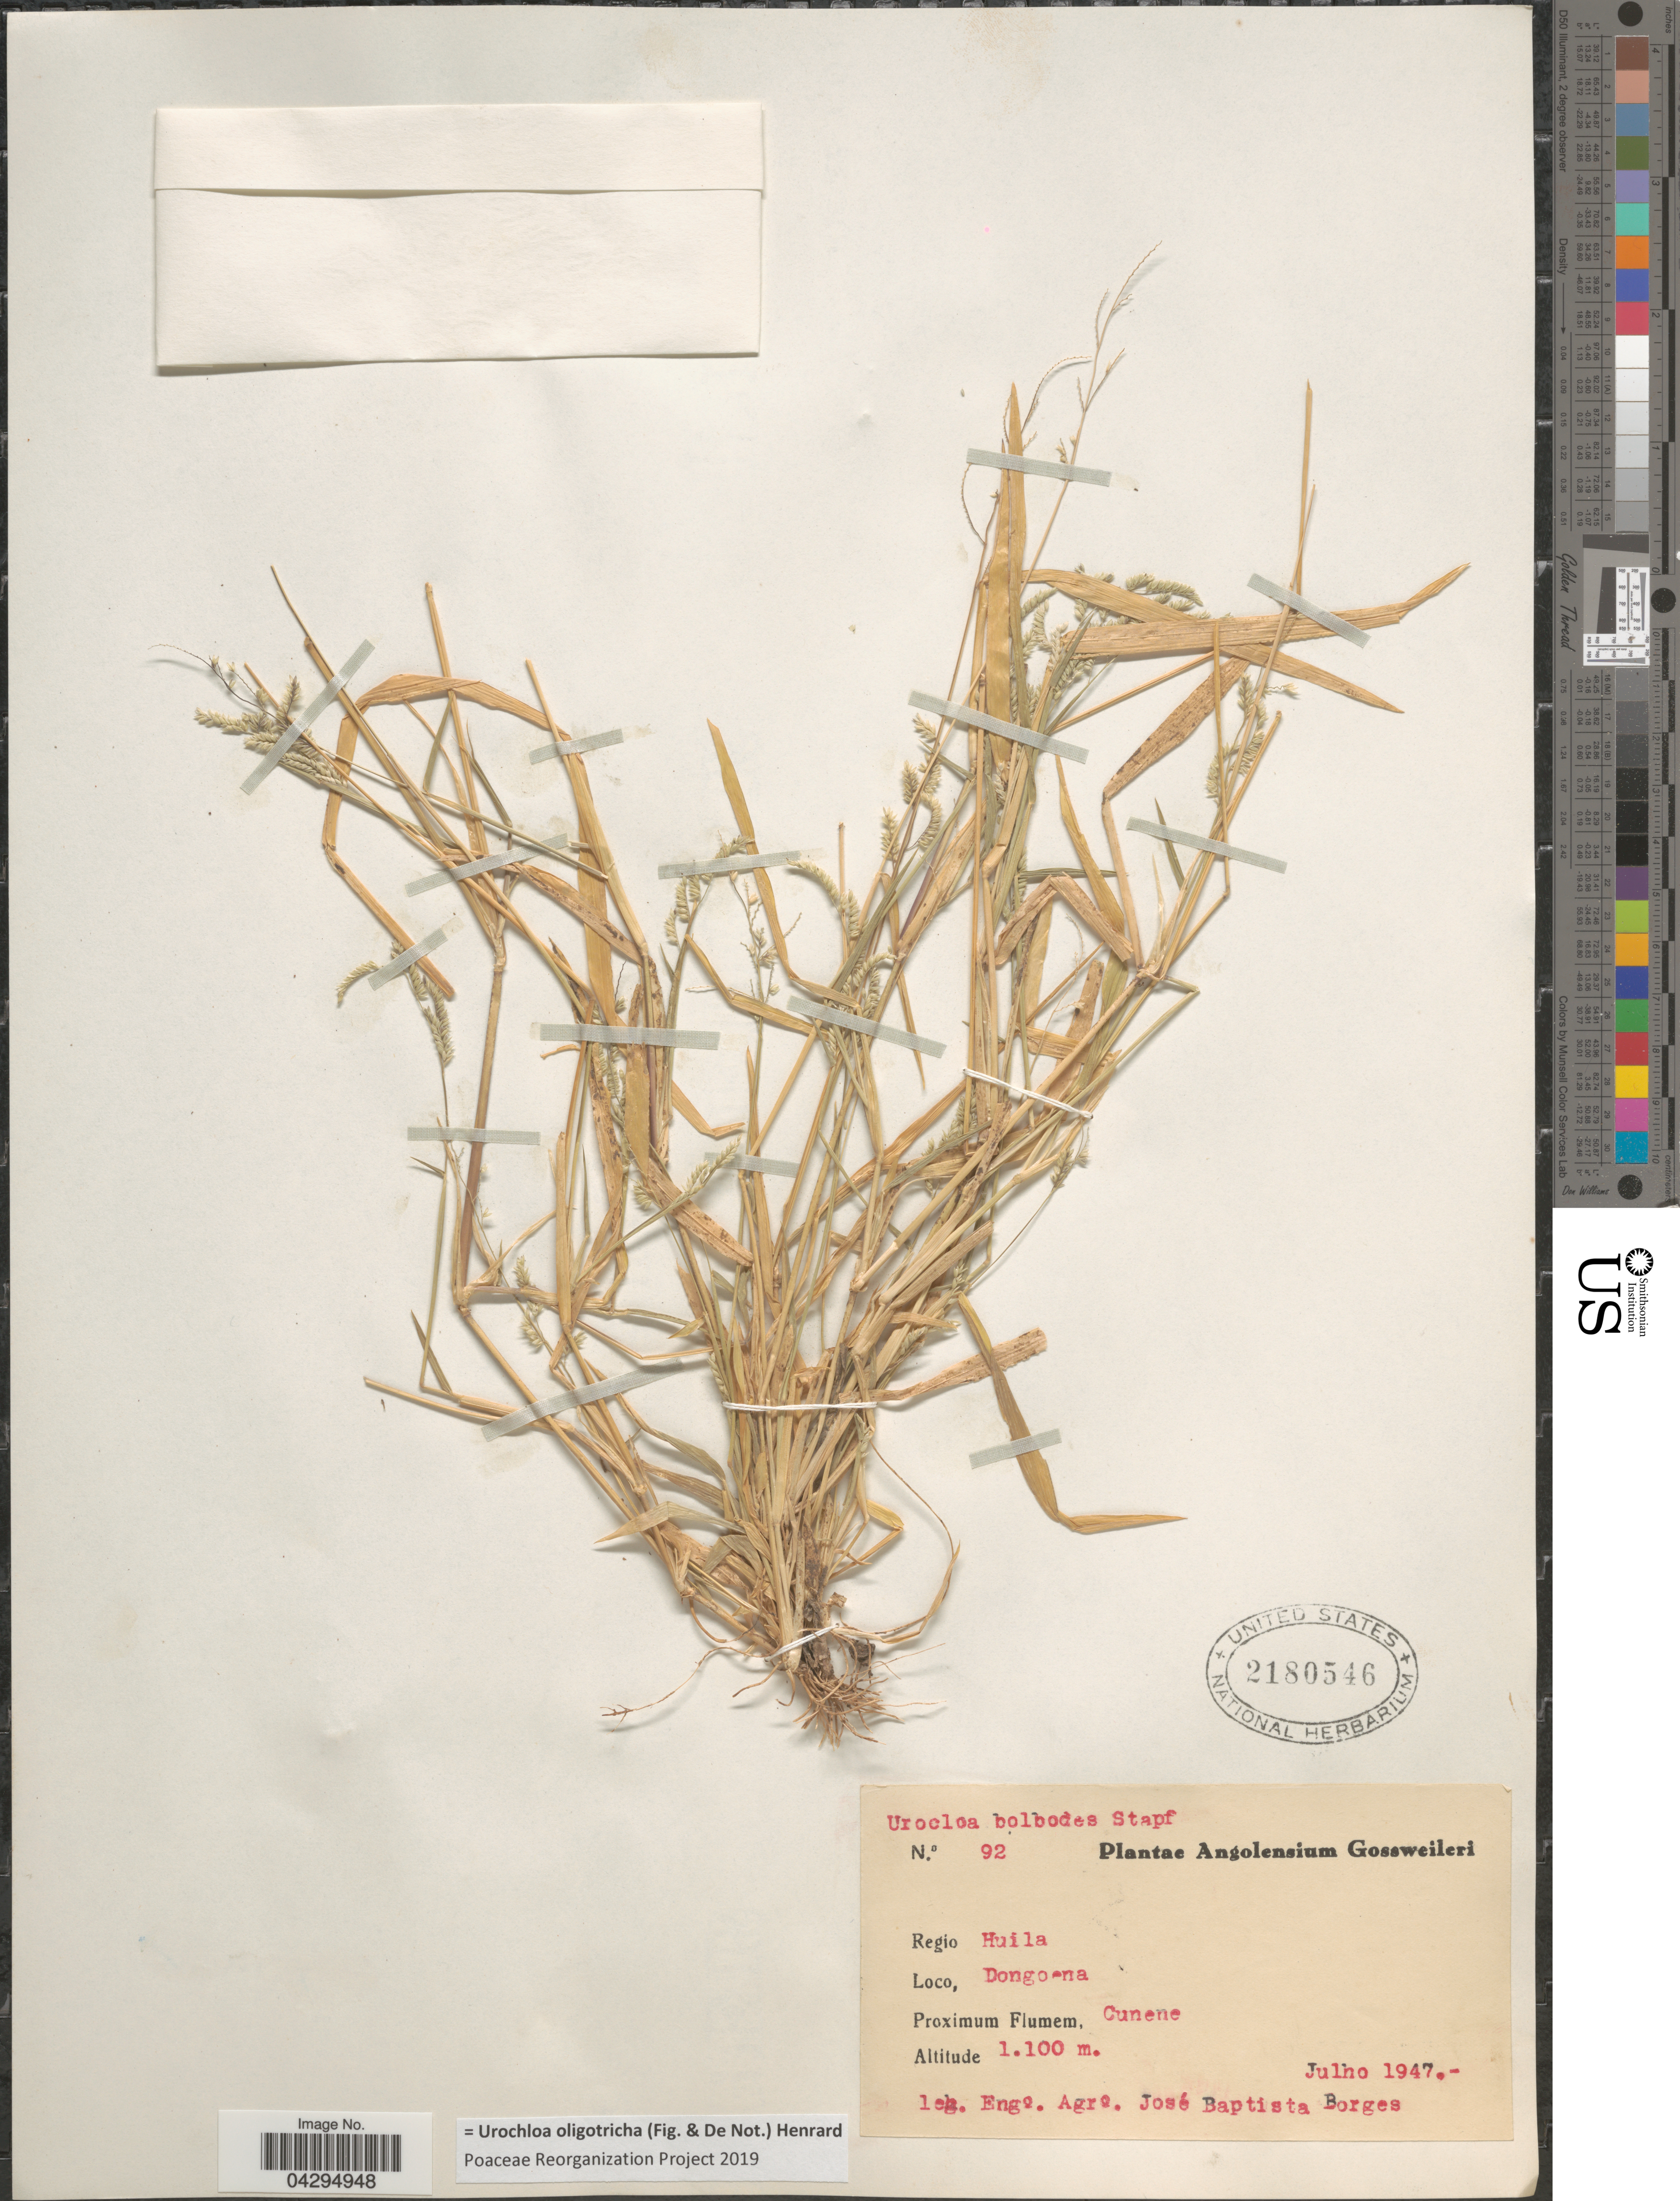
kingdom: Plantae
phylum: Tracheophyta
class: Liliopsida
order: Poales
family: Poaceae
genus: Urochloa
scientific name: Urochloa oligotricha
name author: (Fig. & De Not.) Henr.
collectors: E. Borges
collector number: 92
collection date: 1947-07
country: Angola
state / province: Cunene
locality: Angolensium. Regio Huila. Dongoena. Proximum Flumem, Cunene.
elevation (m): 1100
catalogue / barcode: US 2180546